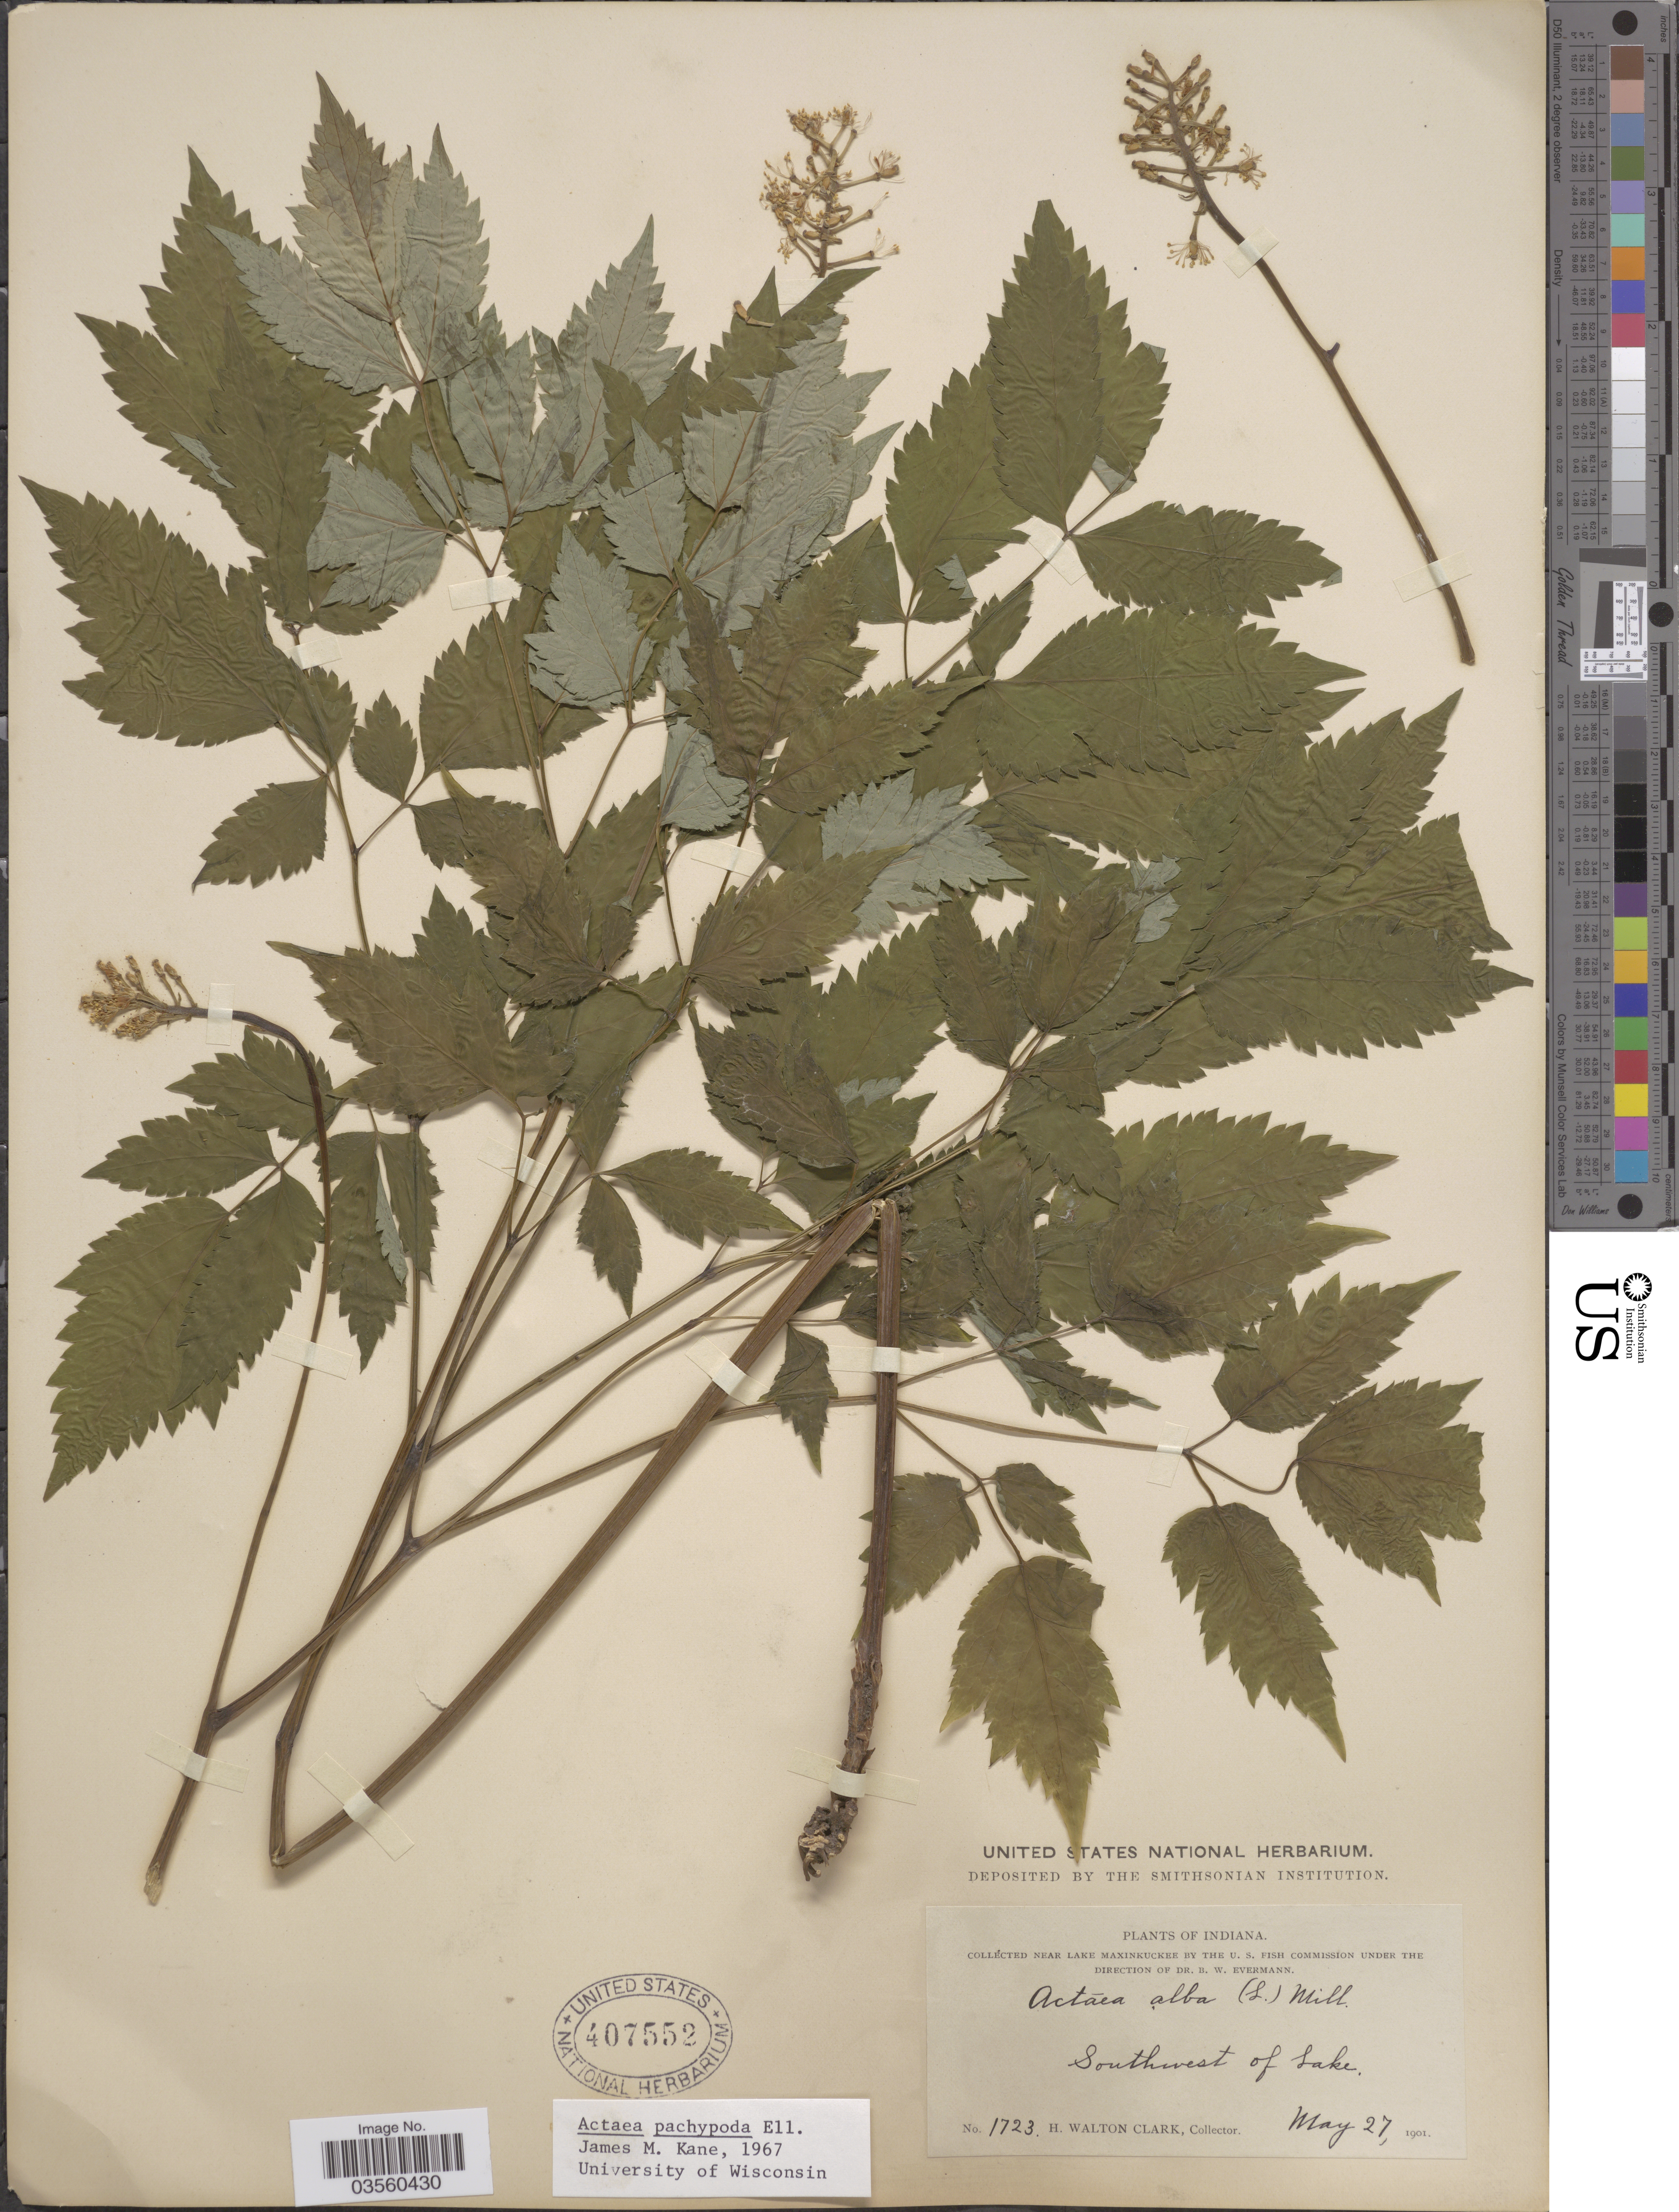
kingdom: Plantae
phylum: Tracheophyta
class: Magnoliopsida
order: Ranunculales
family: Ranunculaceae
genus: Actaea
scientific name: Actaea pachypoda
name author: Elliott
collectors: H. W. Clark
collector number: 1723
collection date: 1901-05-27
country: United States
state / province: Indiana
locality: Near Lake Maxinkuckee. Southwest of lake.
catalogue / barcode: US 407552